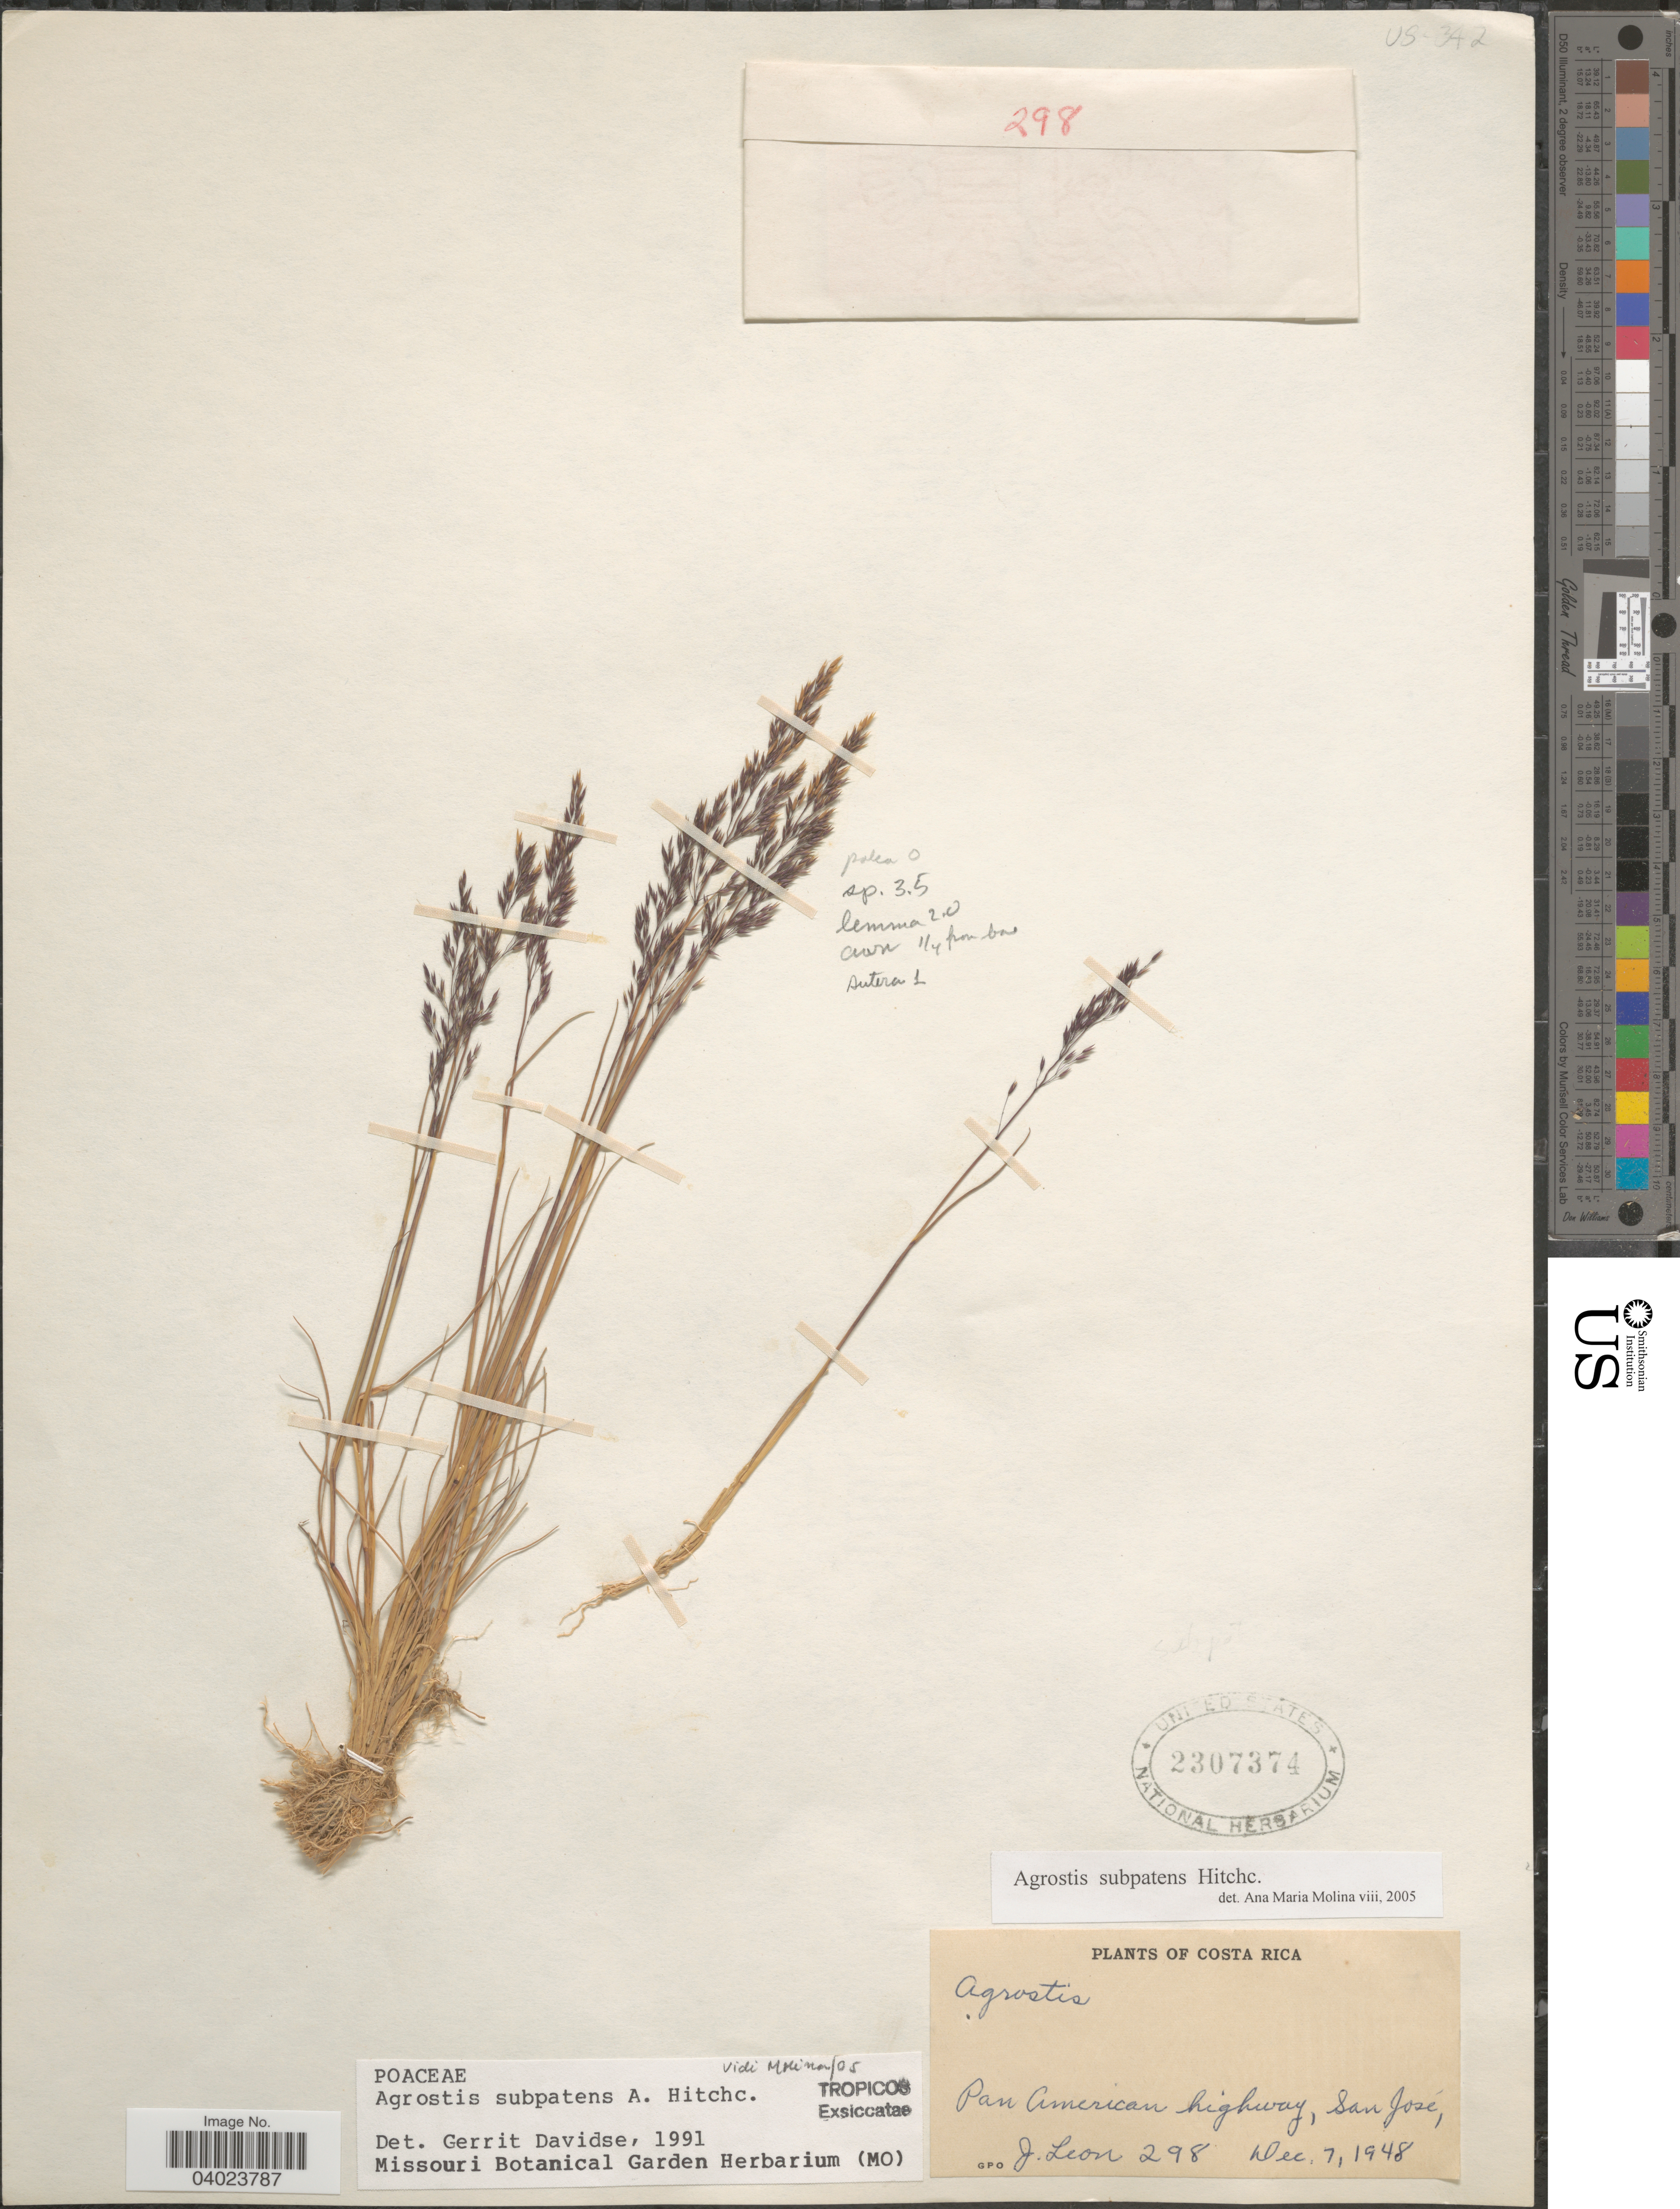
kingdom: Plantae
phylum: Tracheophyta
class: Liliopsida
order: Poales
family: Poaceae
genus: Agrostis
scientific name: Agrostis subpatens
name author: Hitchc.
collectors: J. León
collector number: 298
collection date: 1948-12-07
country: Costa Rica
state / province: San José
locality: Pan American highway.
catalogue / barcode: US 2307374